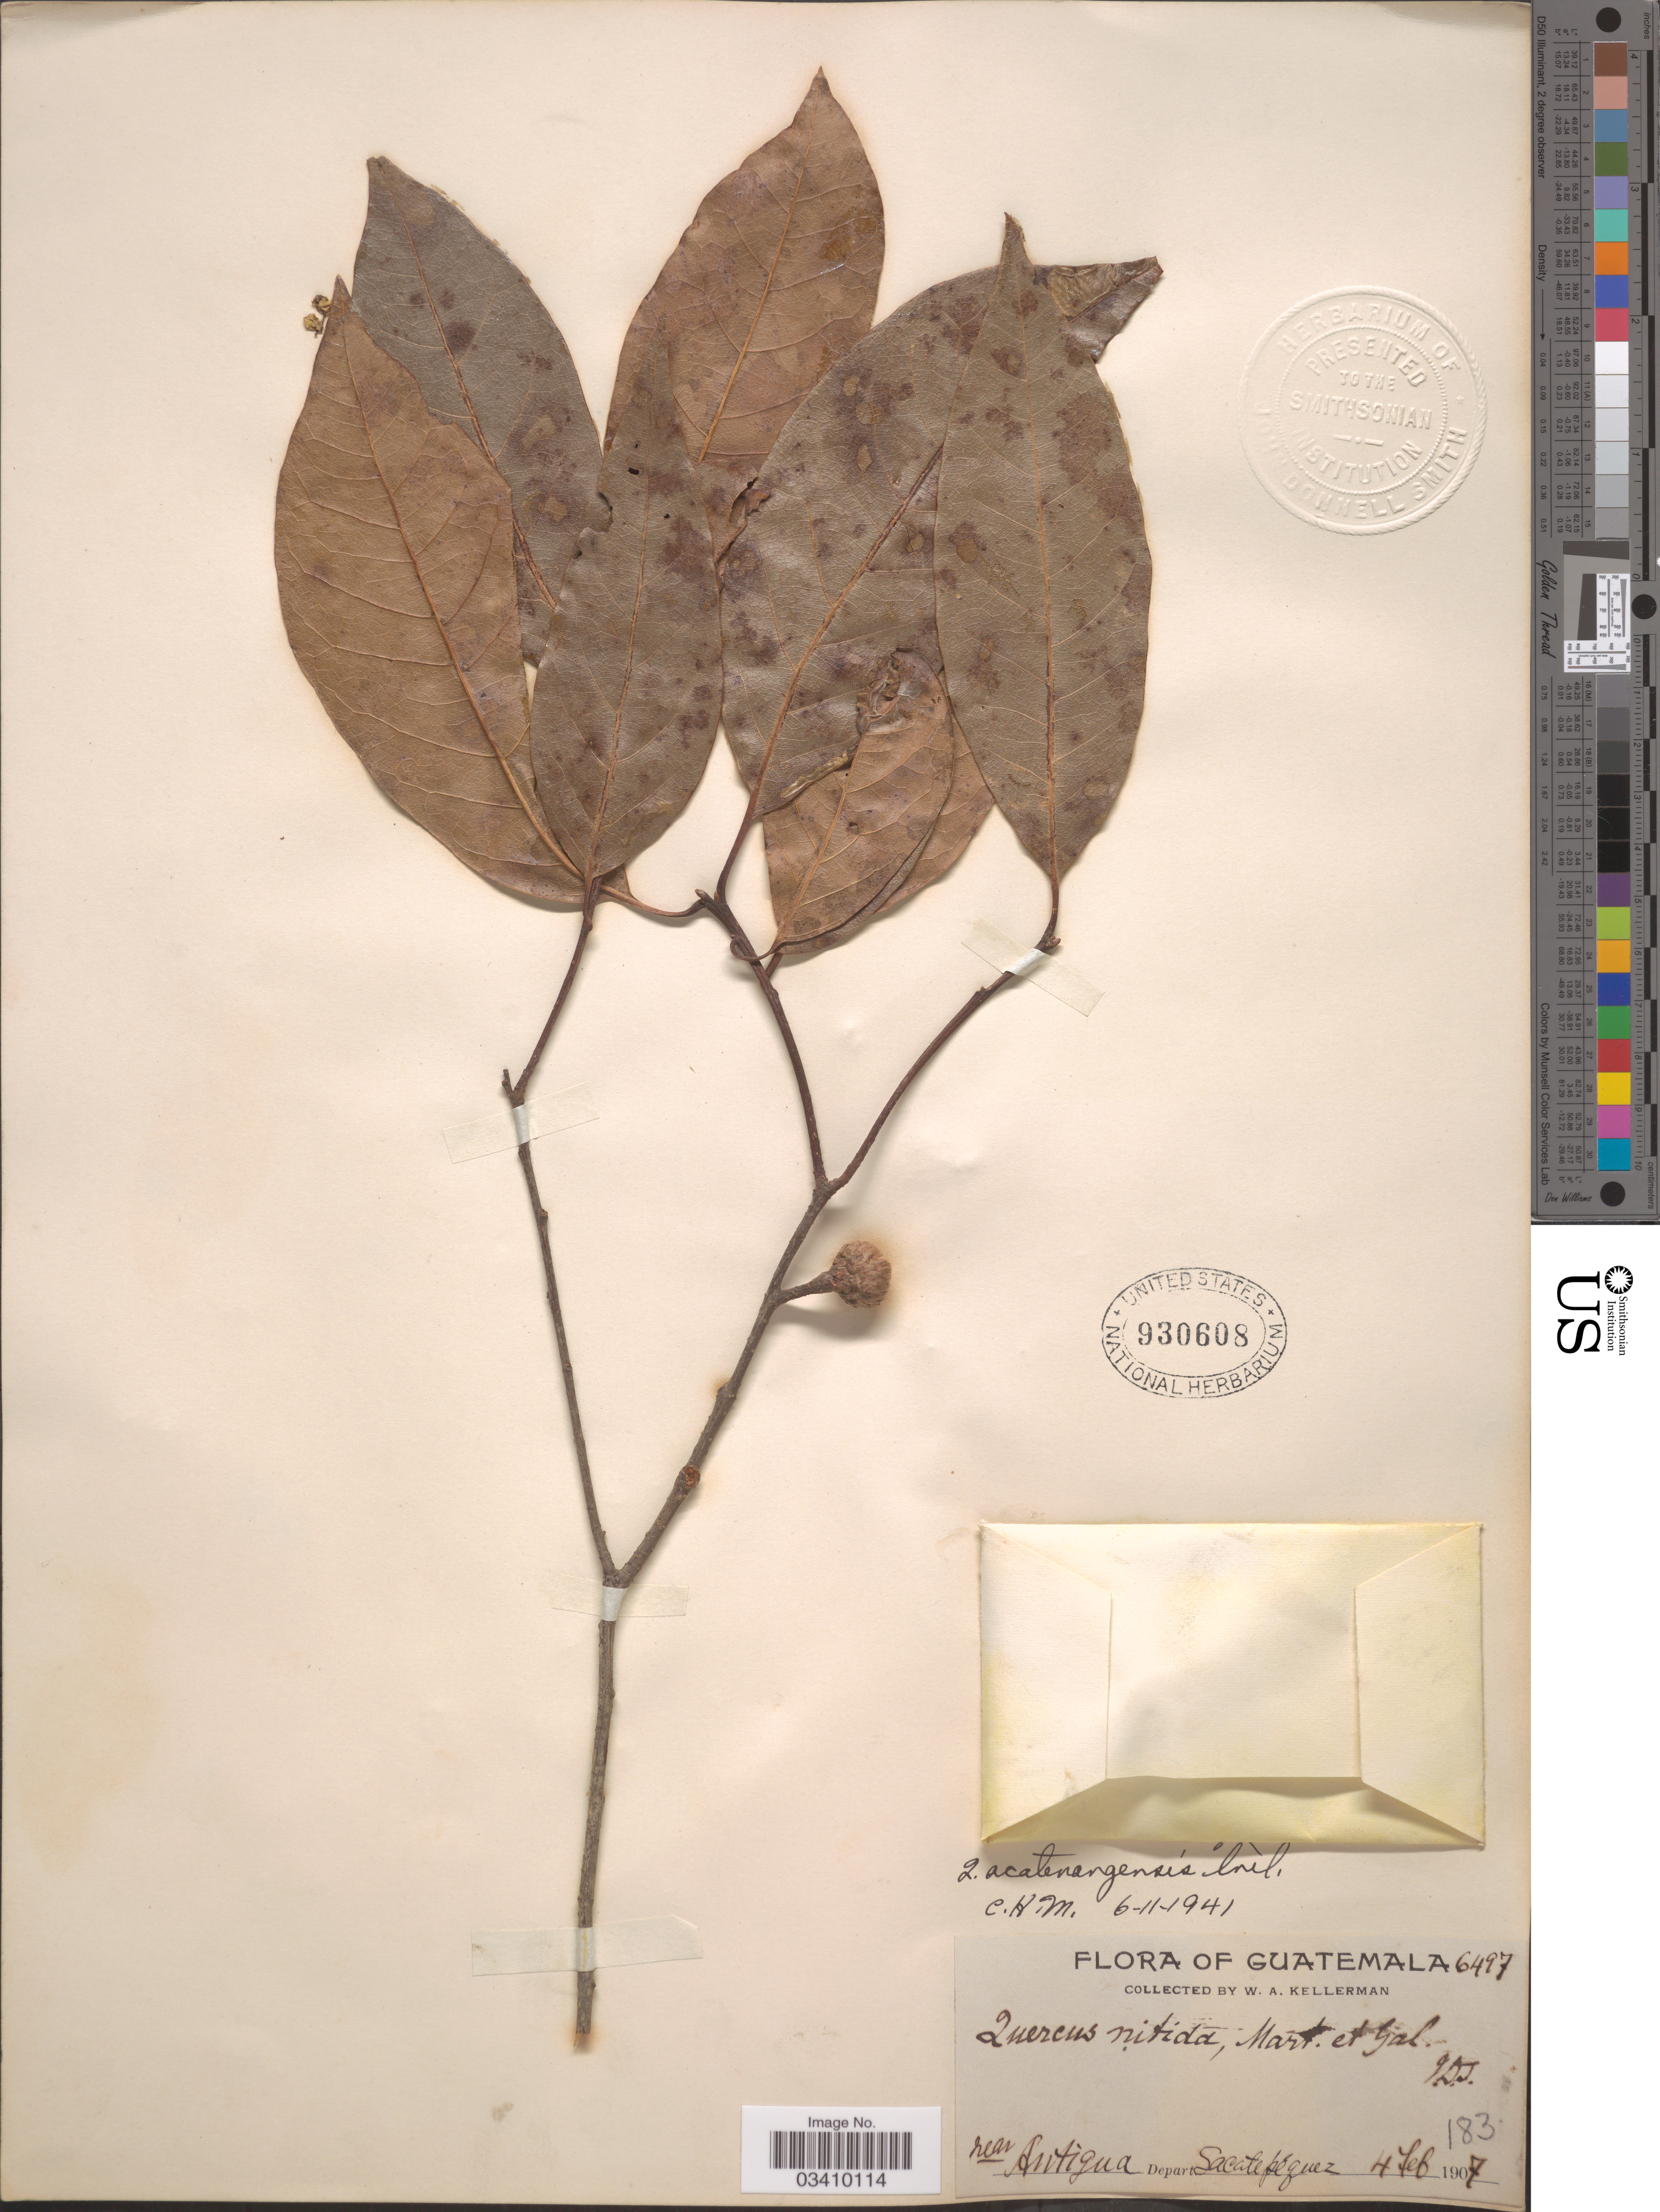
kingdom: Plantae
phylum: Tracheophyta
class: Magnoliopsida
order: Fagales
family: Fagaceae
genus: Quercus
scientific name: Quercus acatenangensis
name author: Trel.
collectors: W. Kellerman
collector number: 6497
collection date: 1907-02-04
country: Guatemala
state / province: Sacatepéquez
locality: Near Antigua, Depart. Sacatepéquez.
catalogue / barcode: US 930608